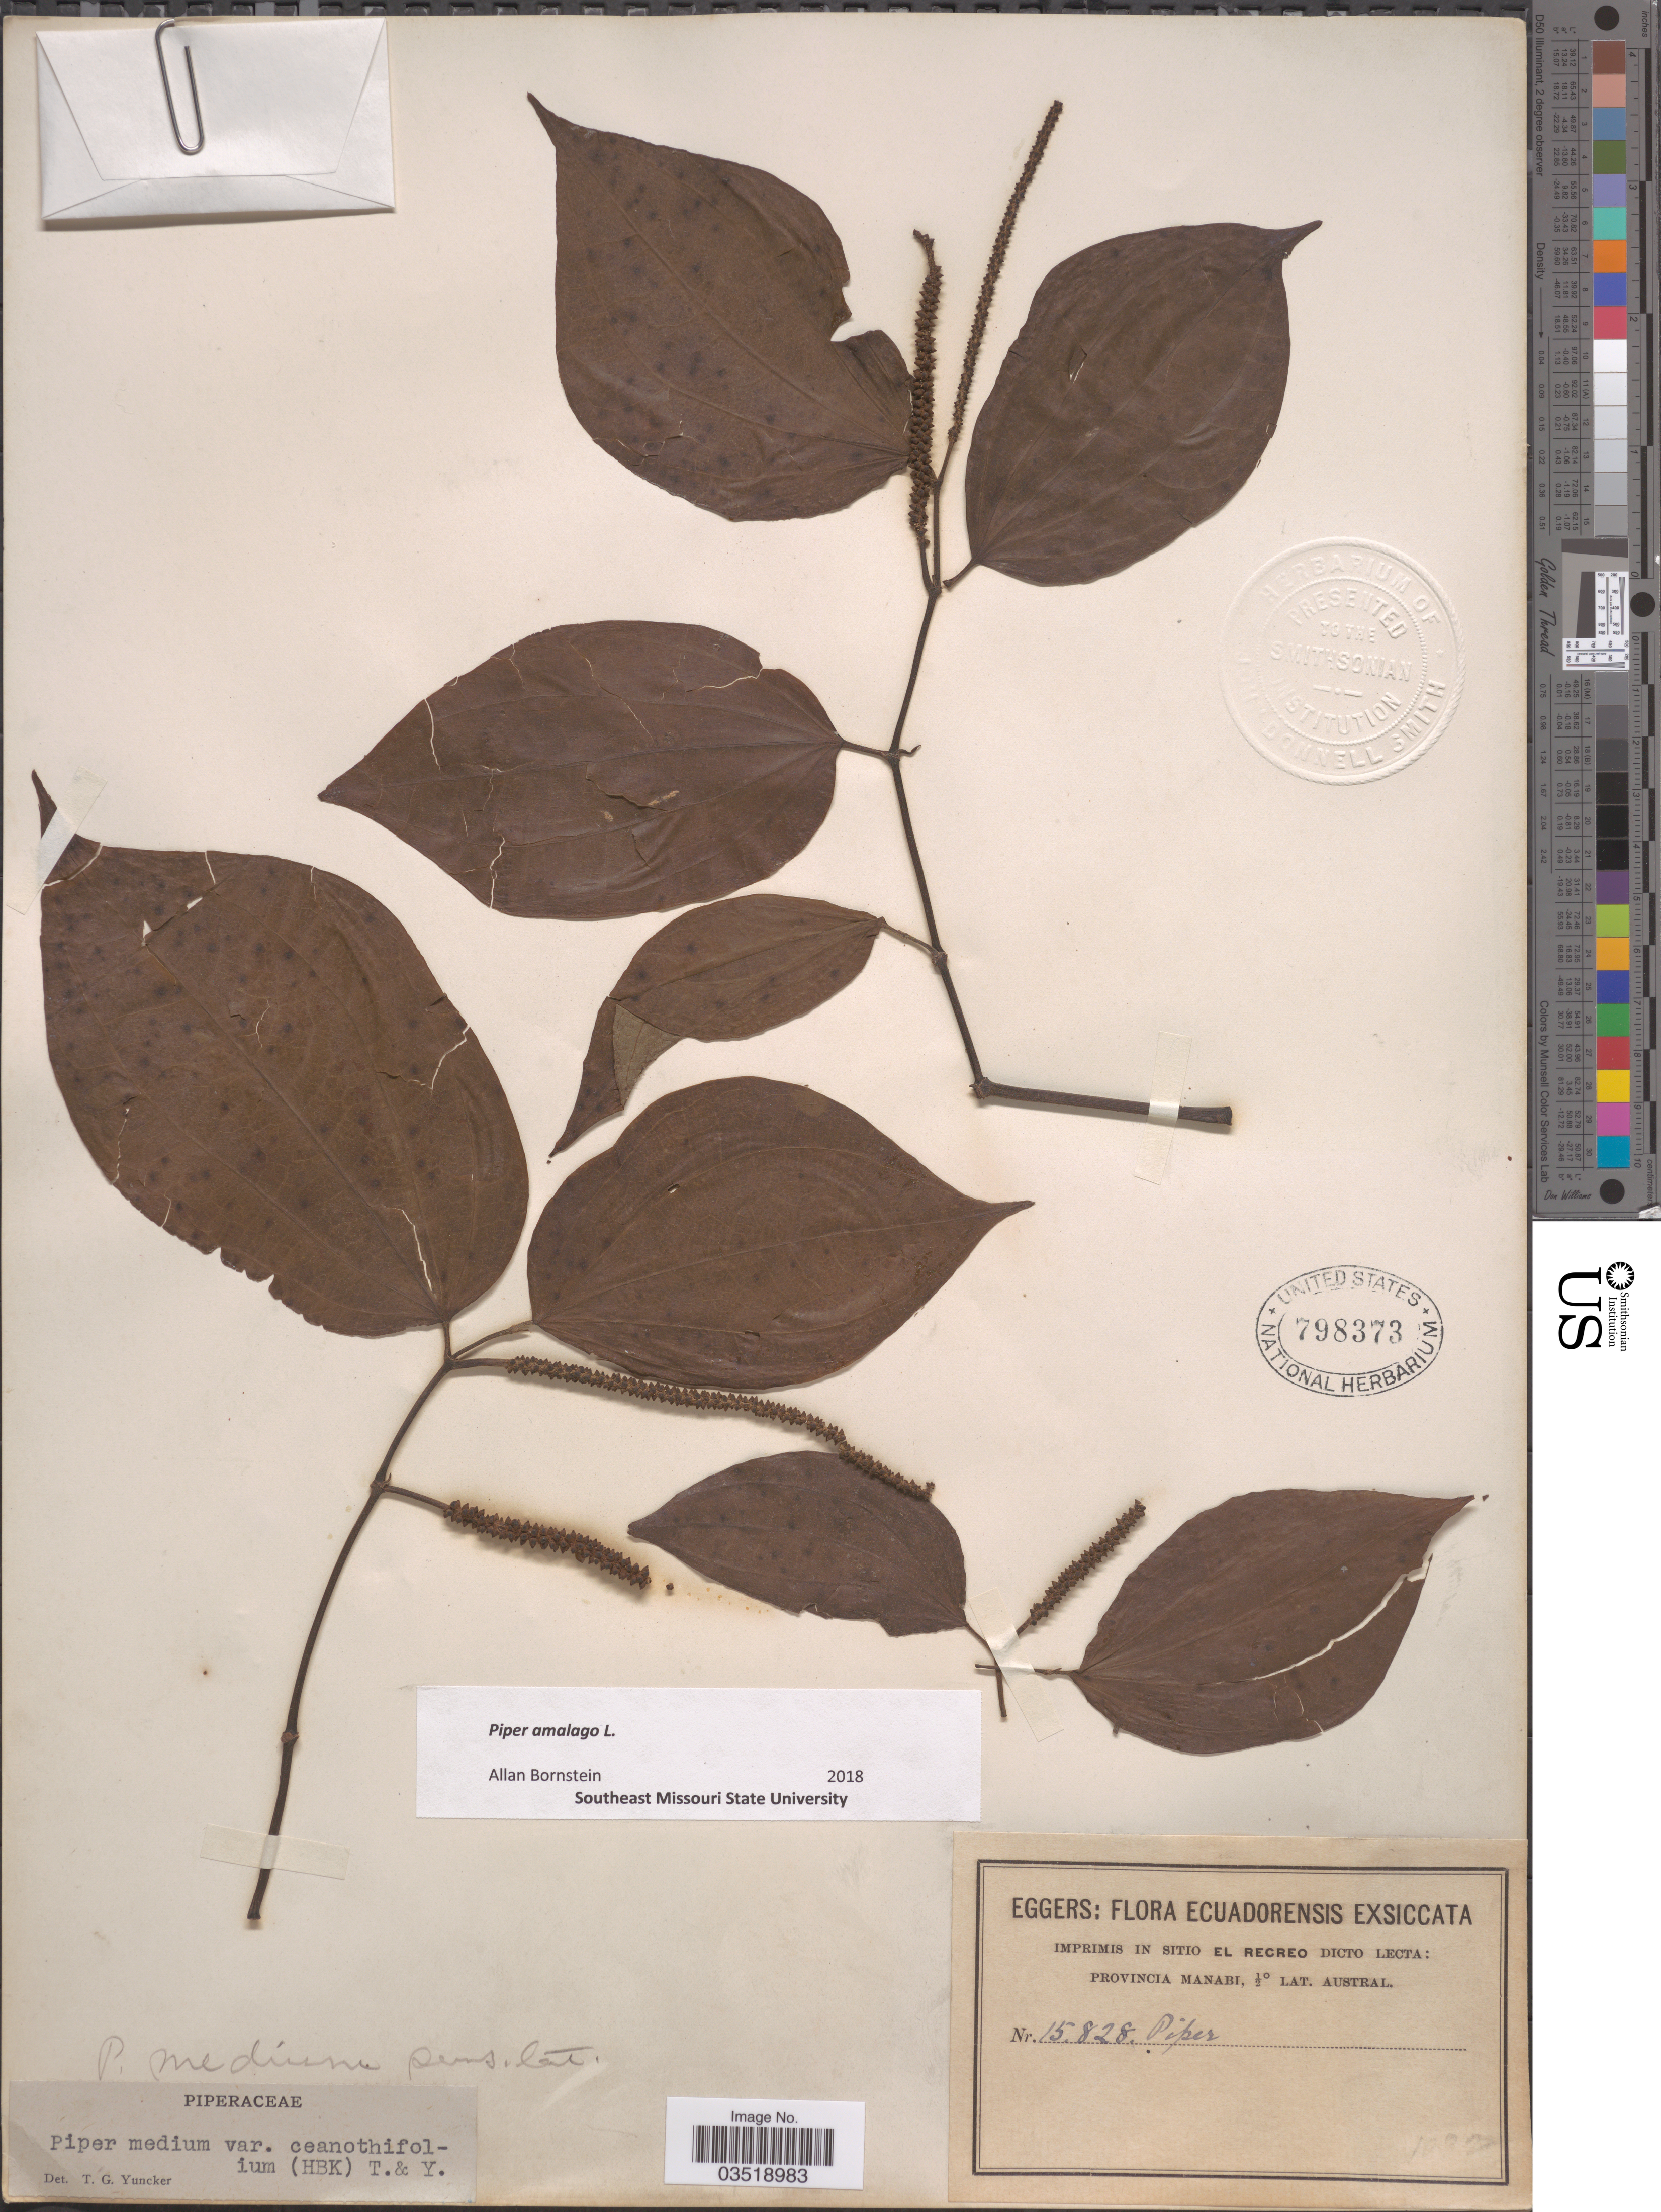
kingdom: Plantae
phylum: Tracheophyta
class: Magnoliopsida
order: Piperales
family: Piperaceae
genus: Piper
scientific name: Piper amalago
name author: L.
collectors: -. Eggers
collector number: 15828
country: Ecuador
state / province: Manabí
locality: Imprimis in sitio El Recreo Dicto Lecta.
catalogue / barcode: US 798373